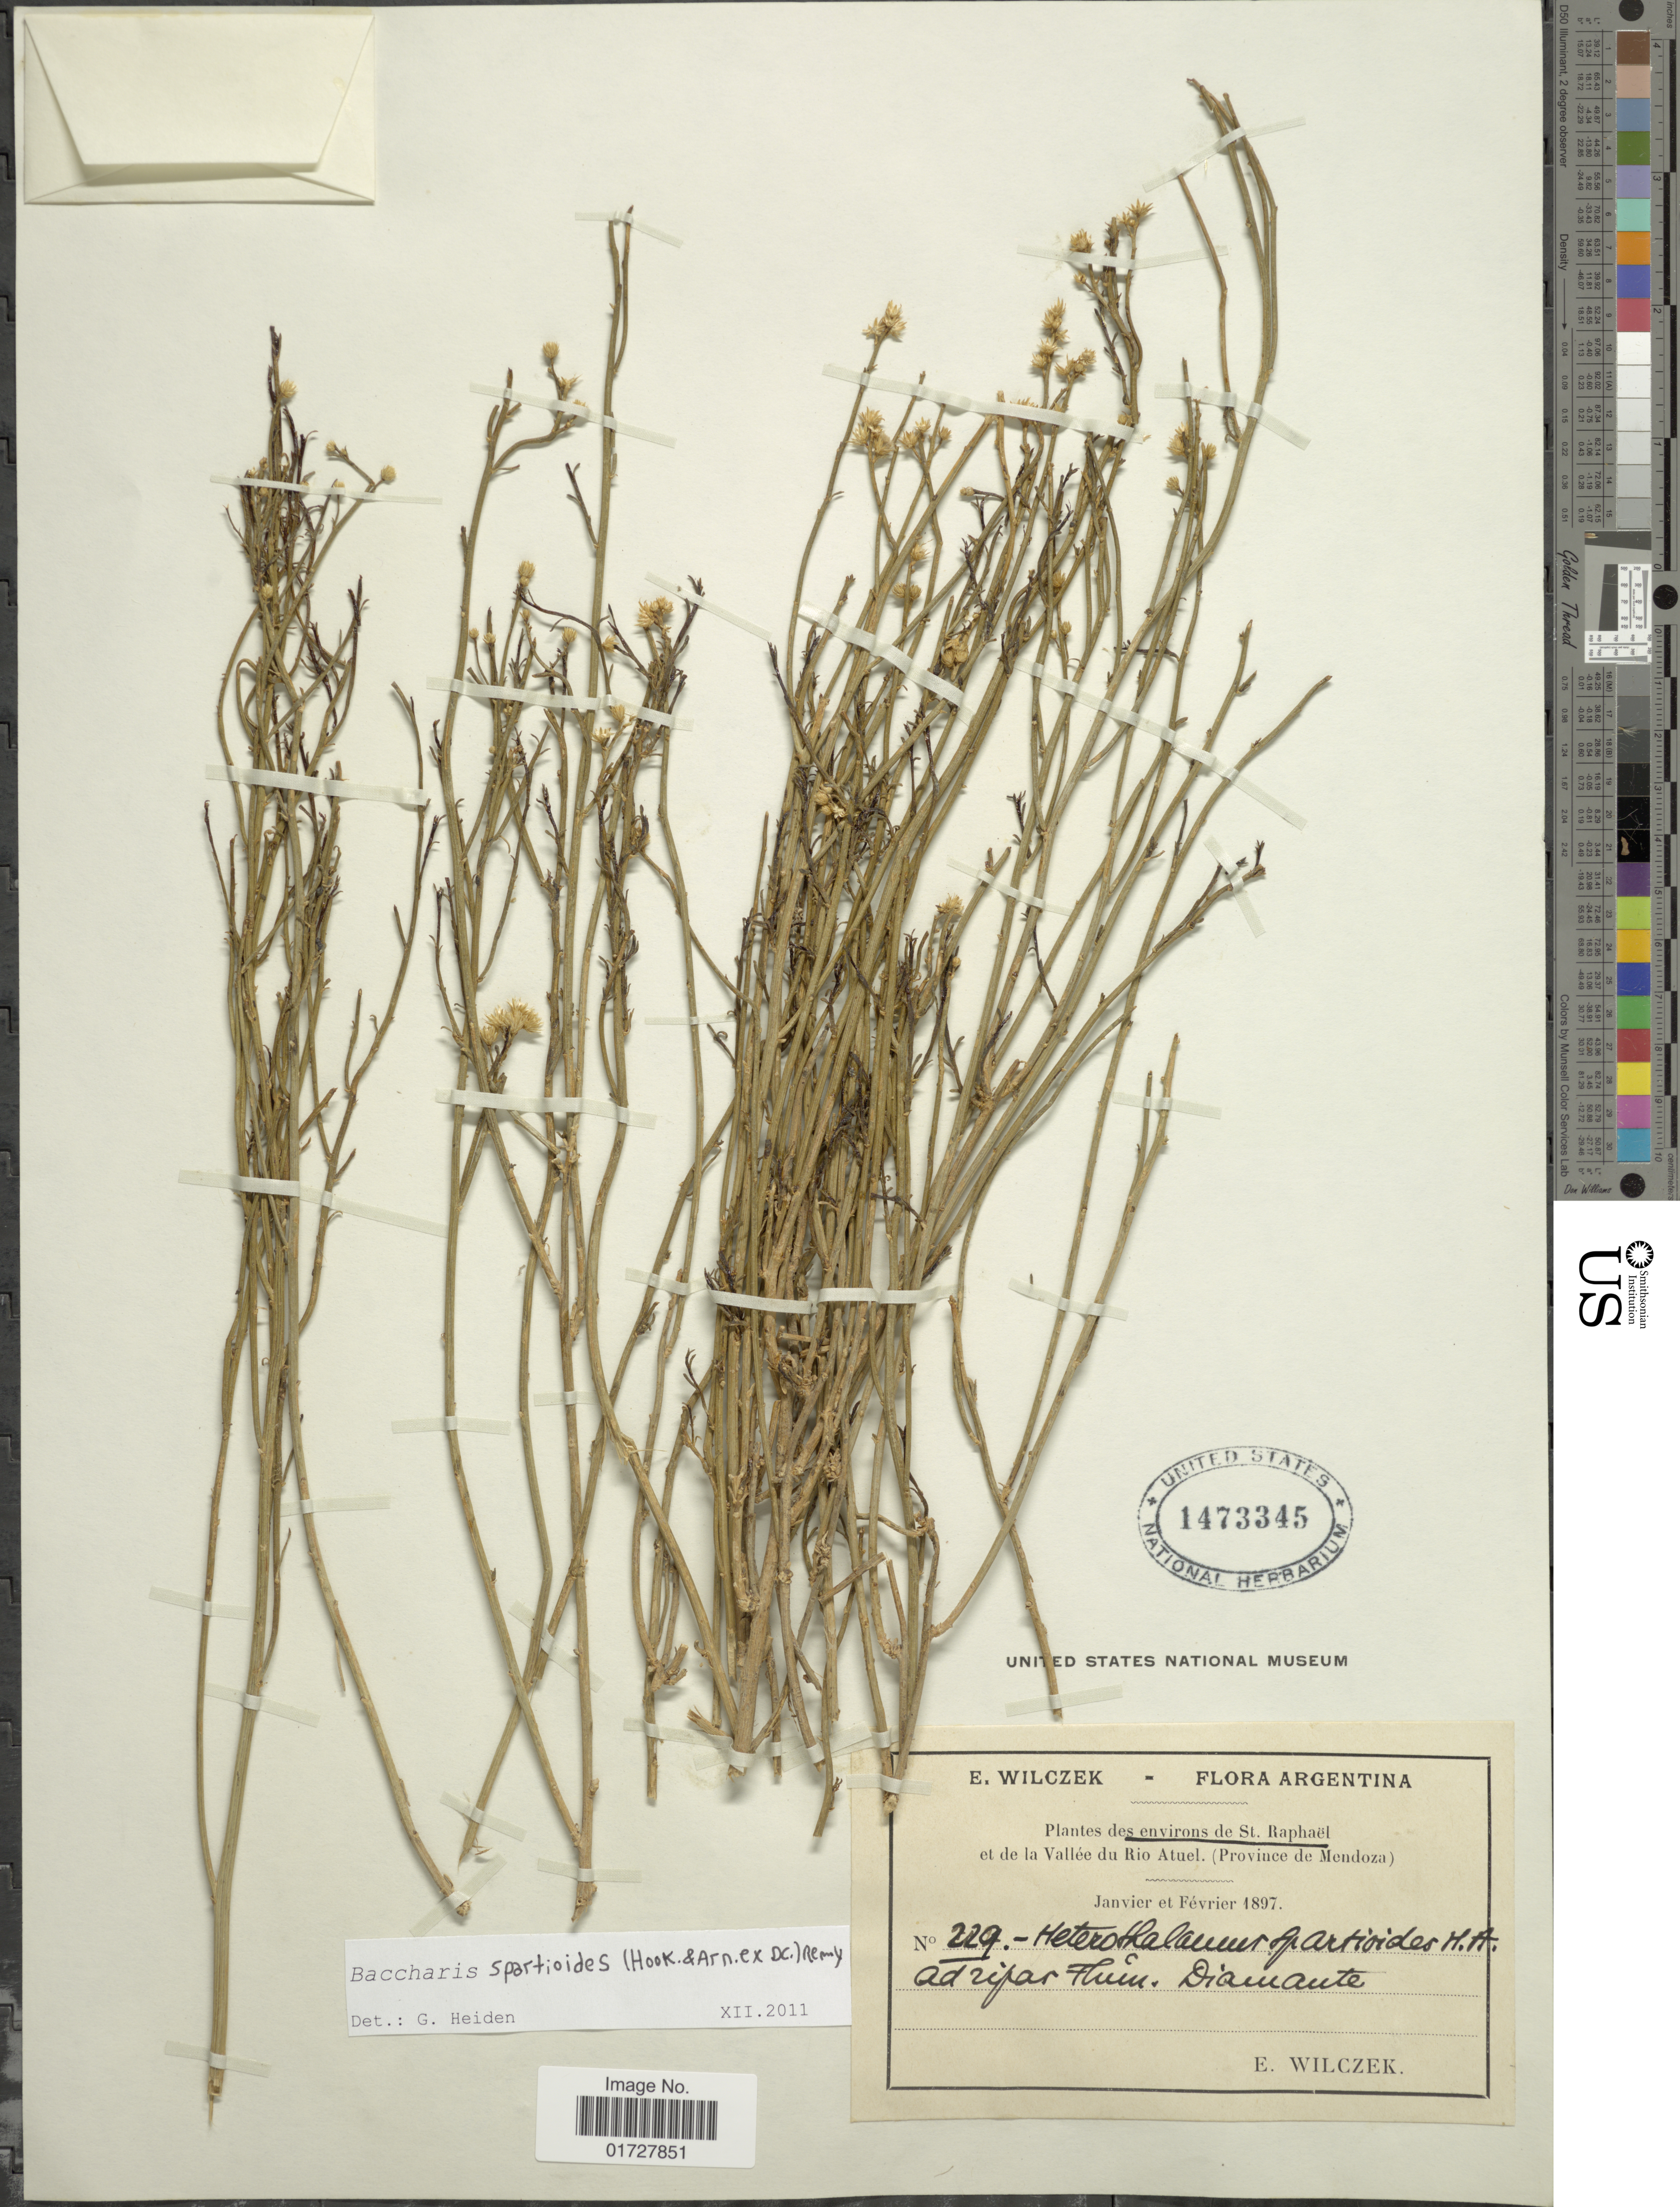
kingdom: Plantae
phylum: Tracheophyta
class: Magnoliopsida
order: Asterales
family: Asteraceae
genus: Baccharis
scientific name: Baccharis spartioides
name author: (Hook. & Arn. ex DC.) J. Rémy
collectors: E. Wilczek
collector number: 229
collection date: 1897-01/1897-02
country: Argentina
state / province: Mendoza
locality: Environs de St. Raphael et de la Vallee du Rio Atuel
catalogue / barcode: US 1473345